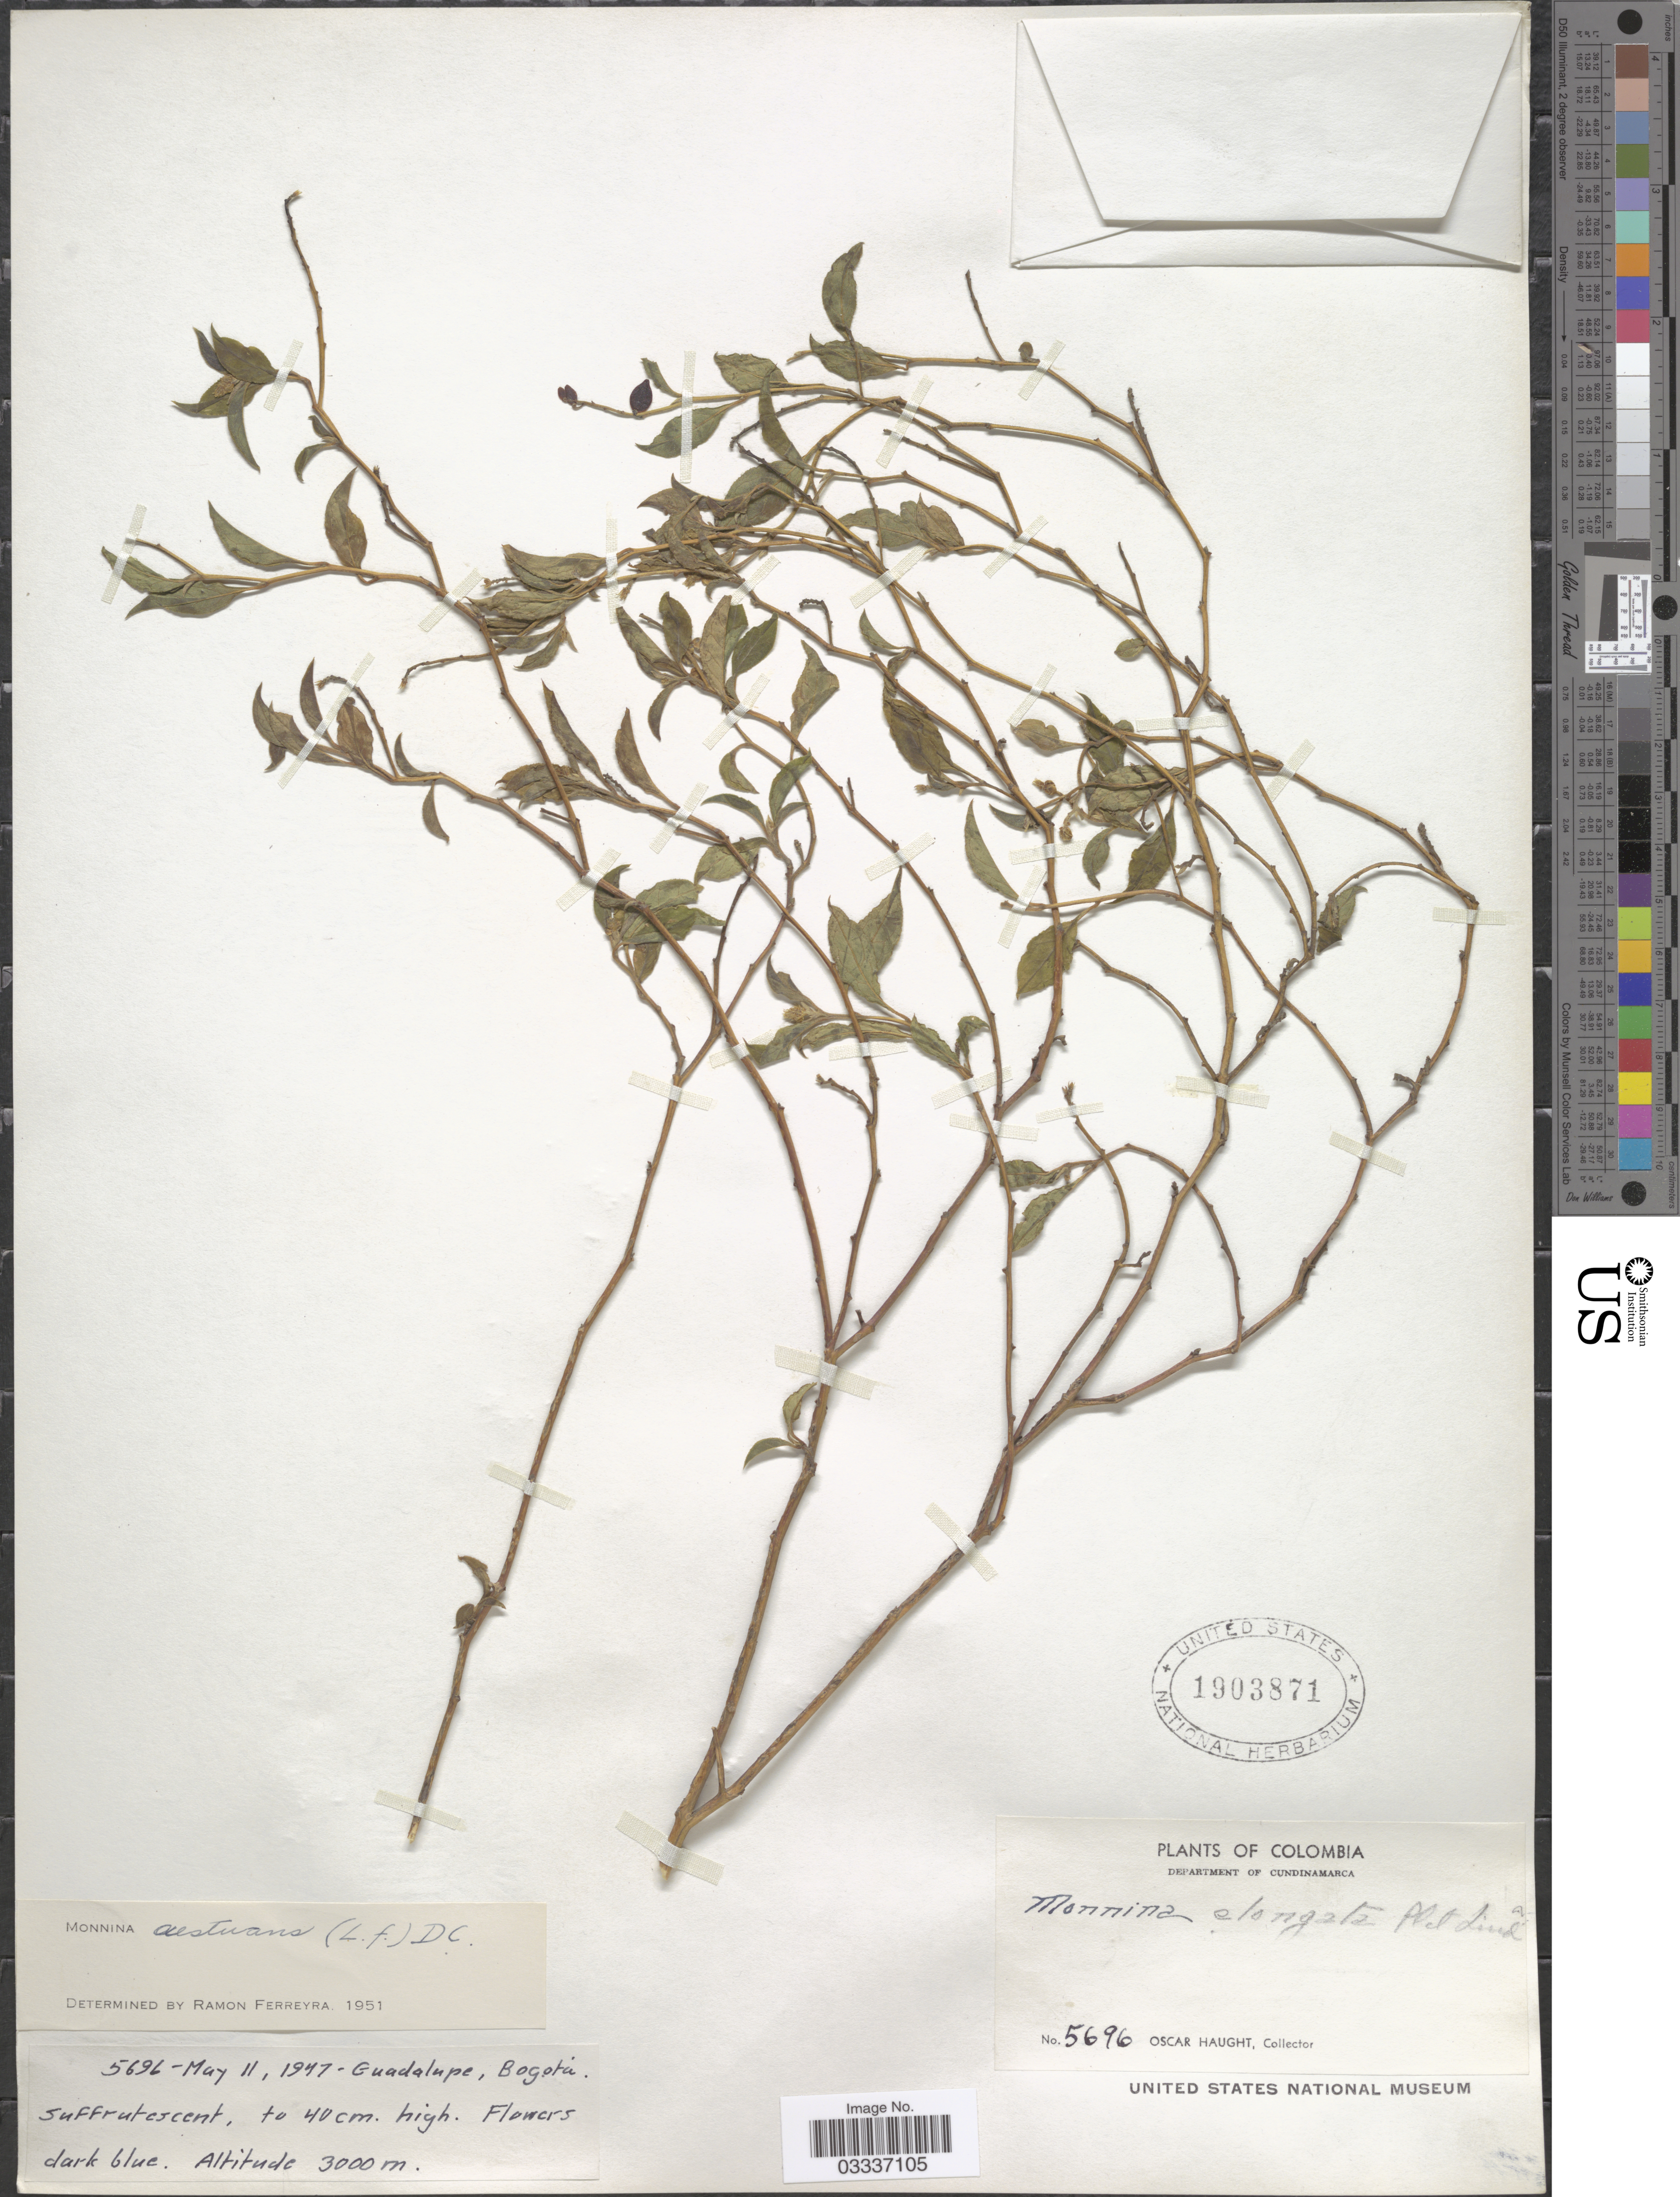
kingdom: Plantae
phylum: Tracheophyta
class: Magnoliopsida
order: Fabales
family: Polygalaceae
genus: Monnina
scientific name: Monnina aestuans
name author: (L. f.) DC.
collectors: O. Haught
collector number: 5696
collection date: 1947-05-11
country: Colombia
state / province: Cundinamarca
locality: Department of Cundinamarca. Guadalupe, Bogotá.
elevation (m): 3000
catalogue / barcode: US 1903871